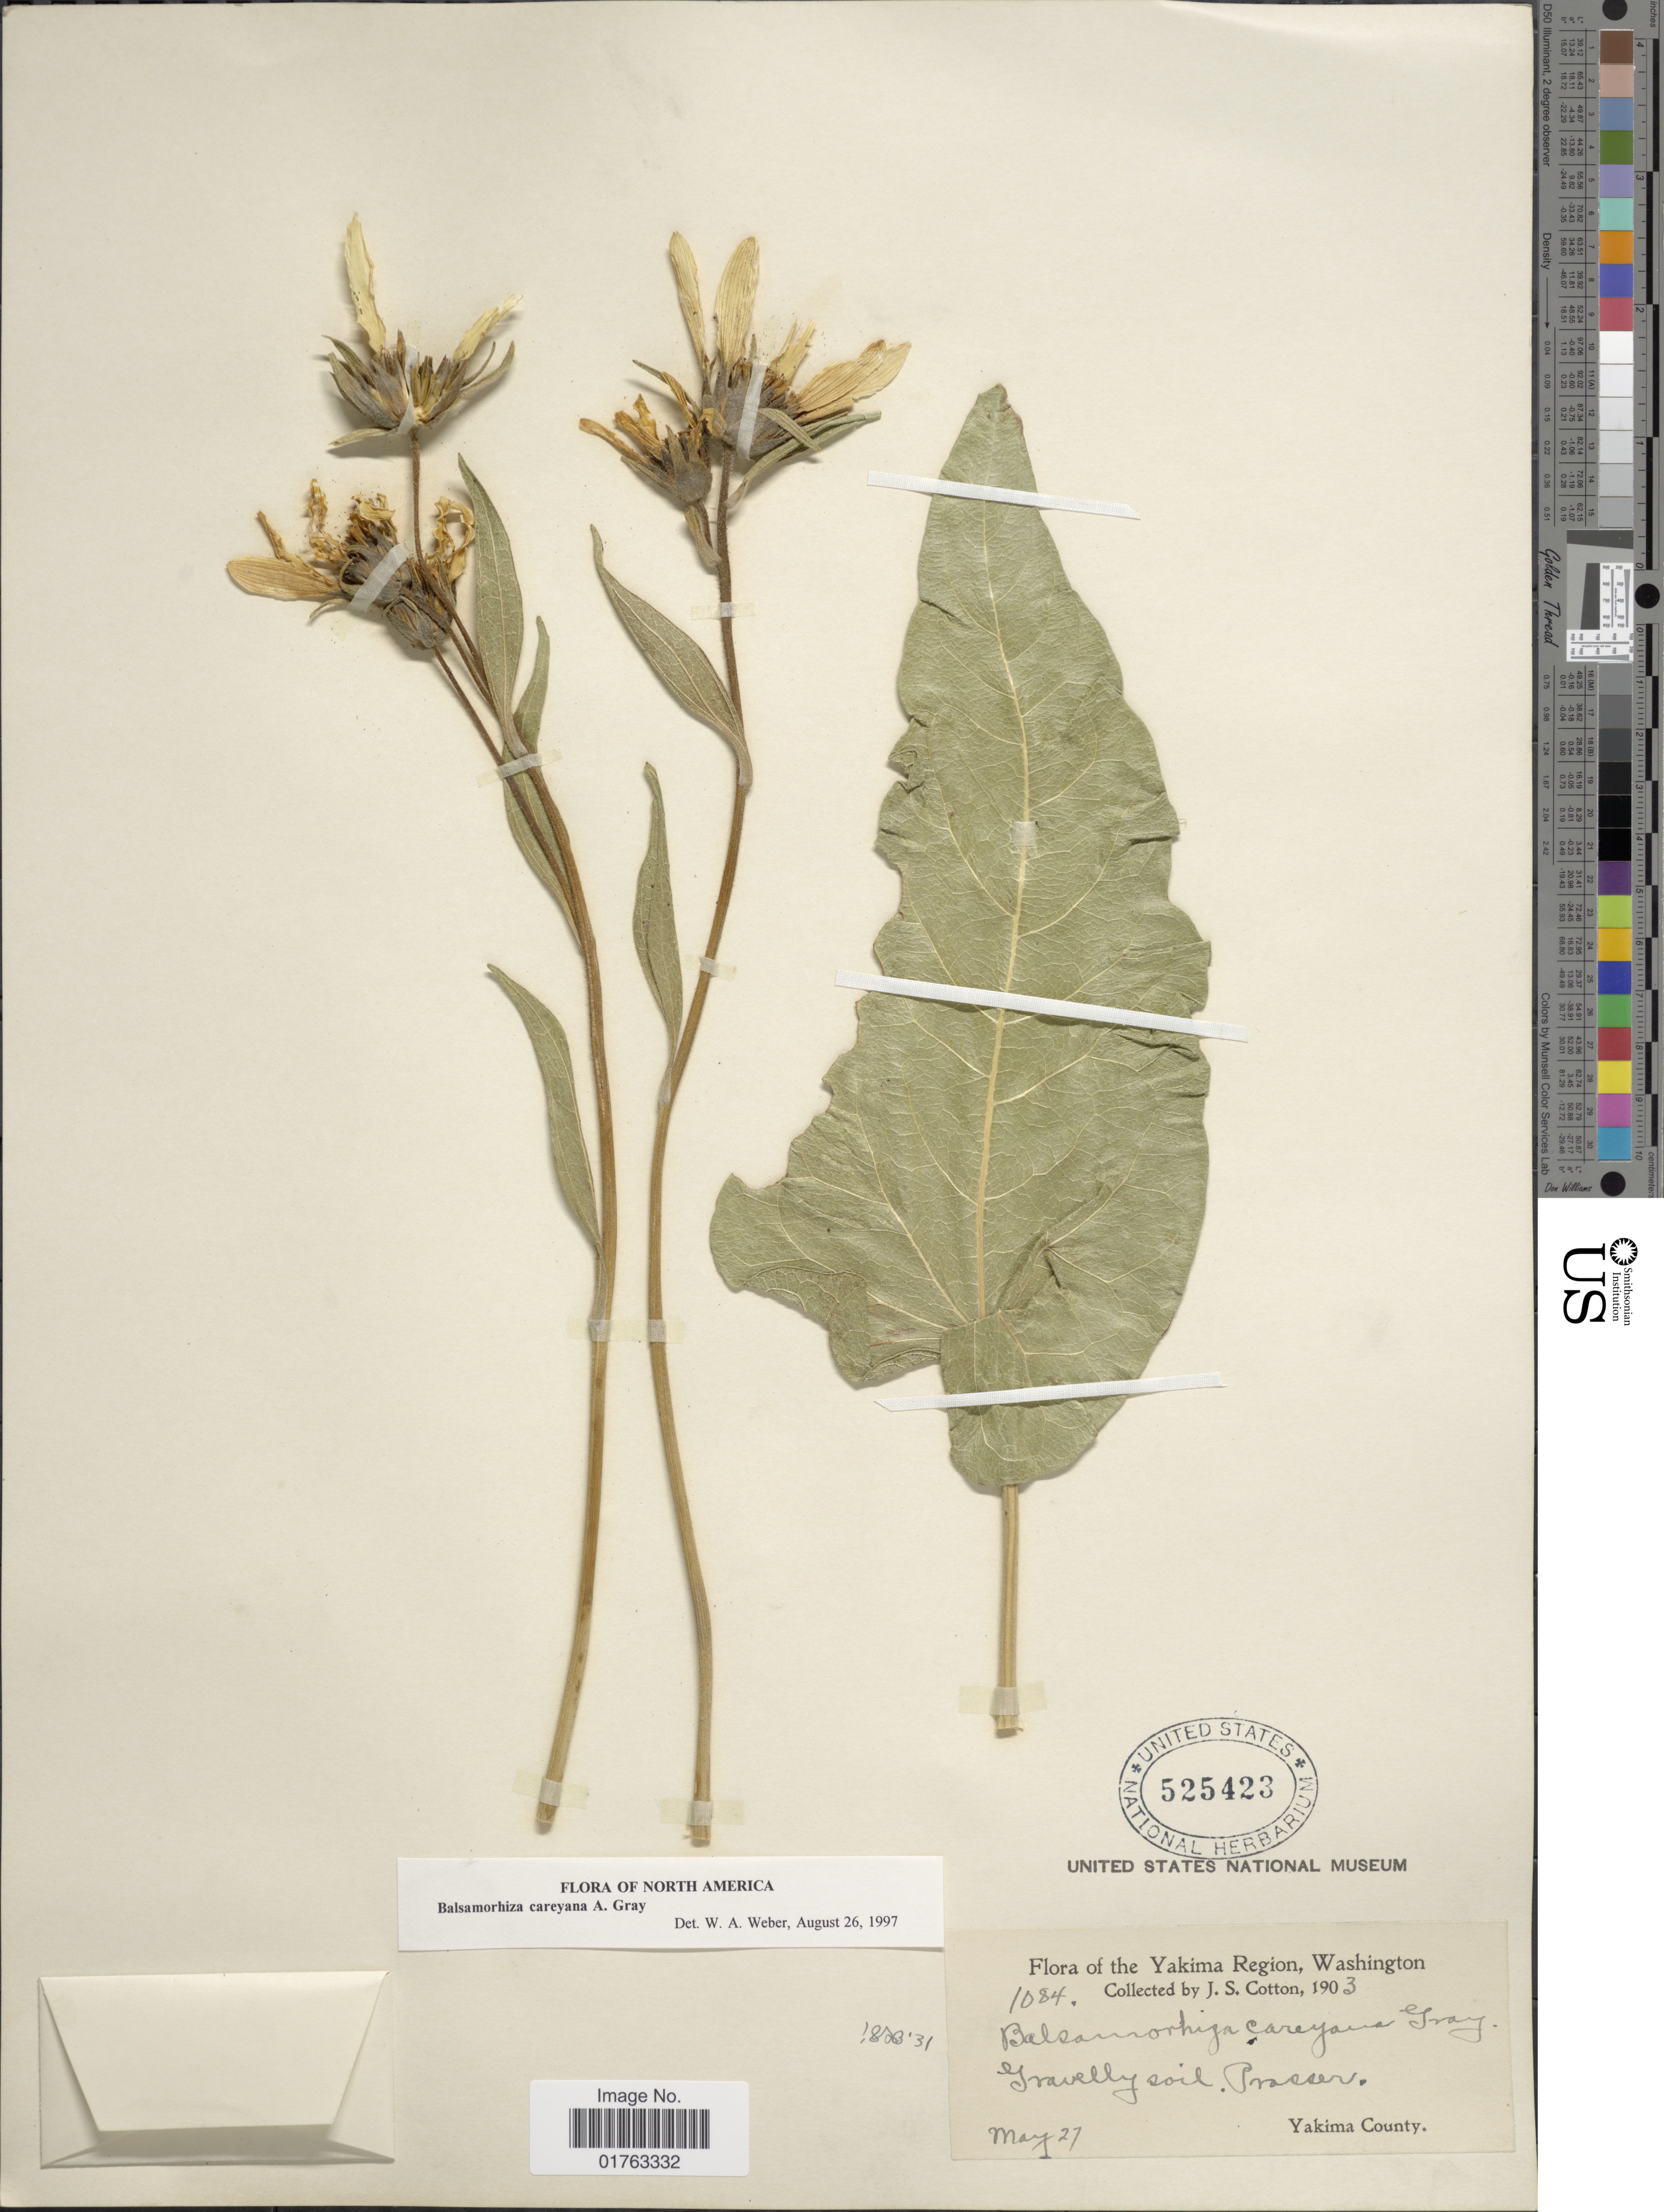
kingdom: Plantae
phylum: Tracheophyta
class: Magnoliopsida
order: Asterales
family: Asteraceae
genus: Balsamorhiza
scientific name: Balsamorhiza careyana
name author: A. Gray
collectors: J. S. Cotton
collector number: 1084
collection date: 1903-05-27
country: United States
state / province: Washington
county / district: Yakima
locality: Yakima Region. Prasser.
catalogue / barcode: US 525423